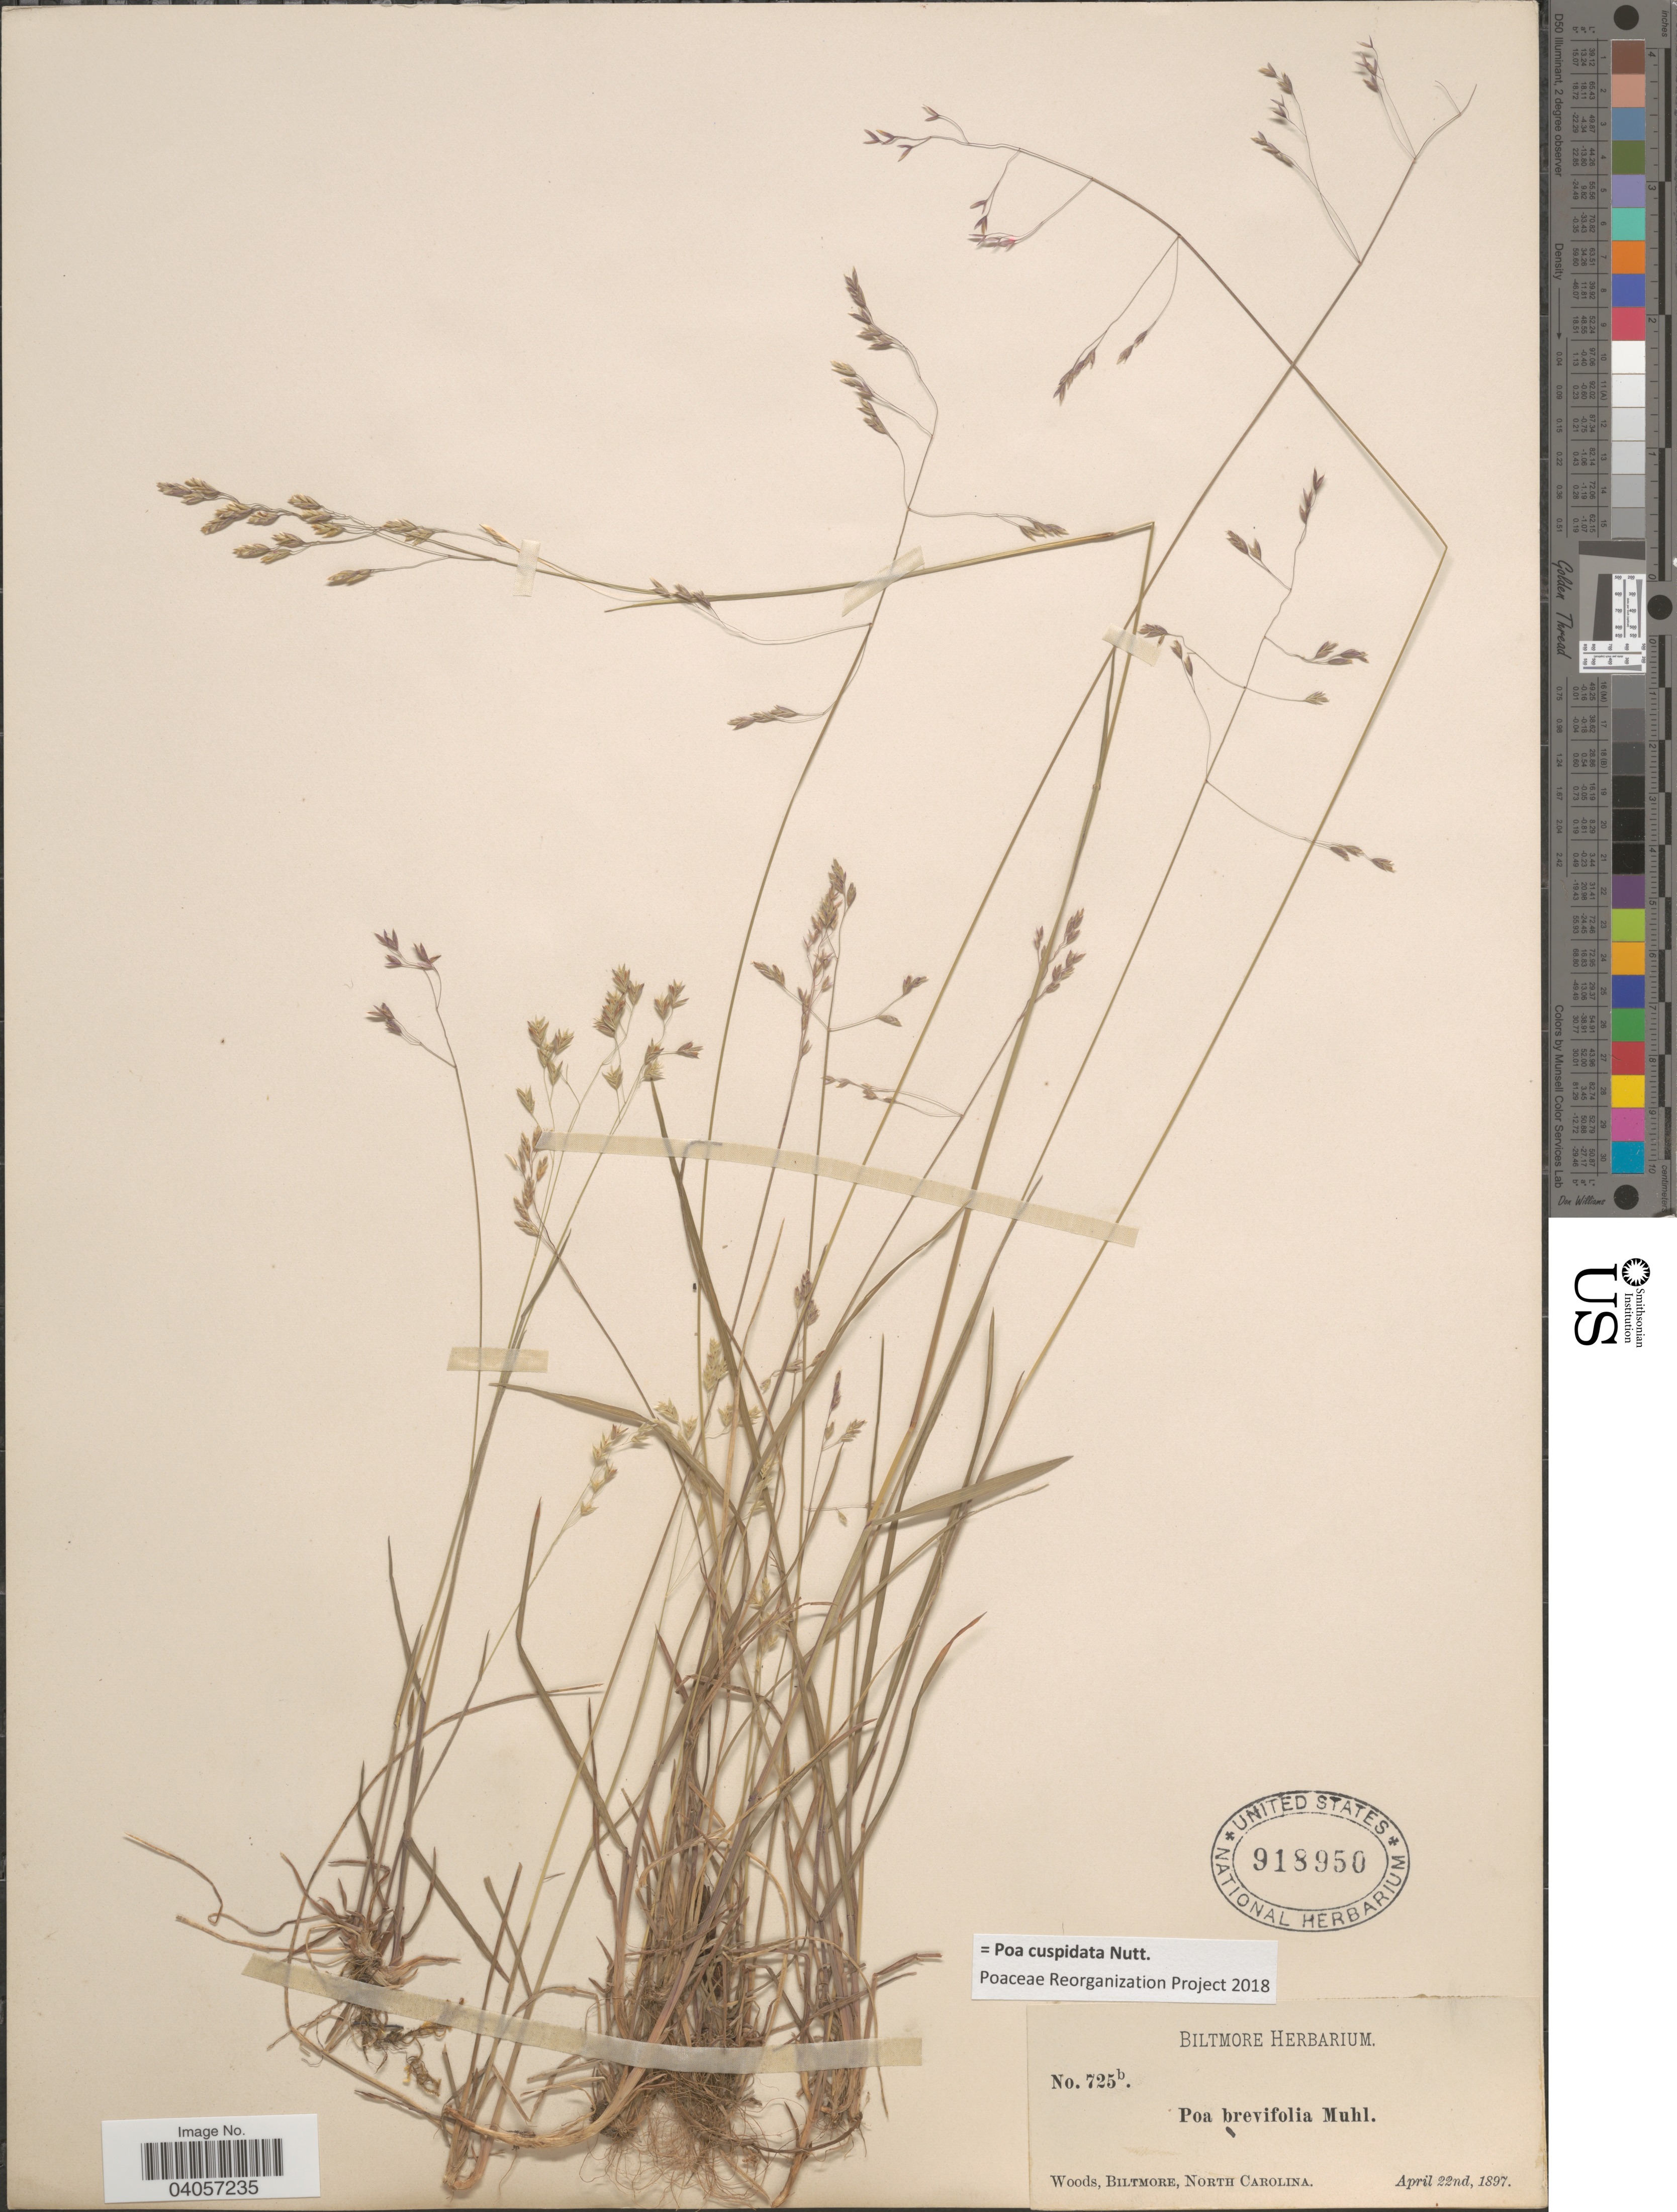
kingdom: Plantae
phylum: Tracheophyta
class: Liliopsida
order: Poales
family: Poaceae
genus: Poa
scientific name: Poa cuspidata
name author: Nutt.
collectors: ex herb. Biltmore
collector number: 725b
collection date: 1897-04-22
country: United States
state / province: North Carolina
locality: Biltmore.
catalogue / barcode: US 918950